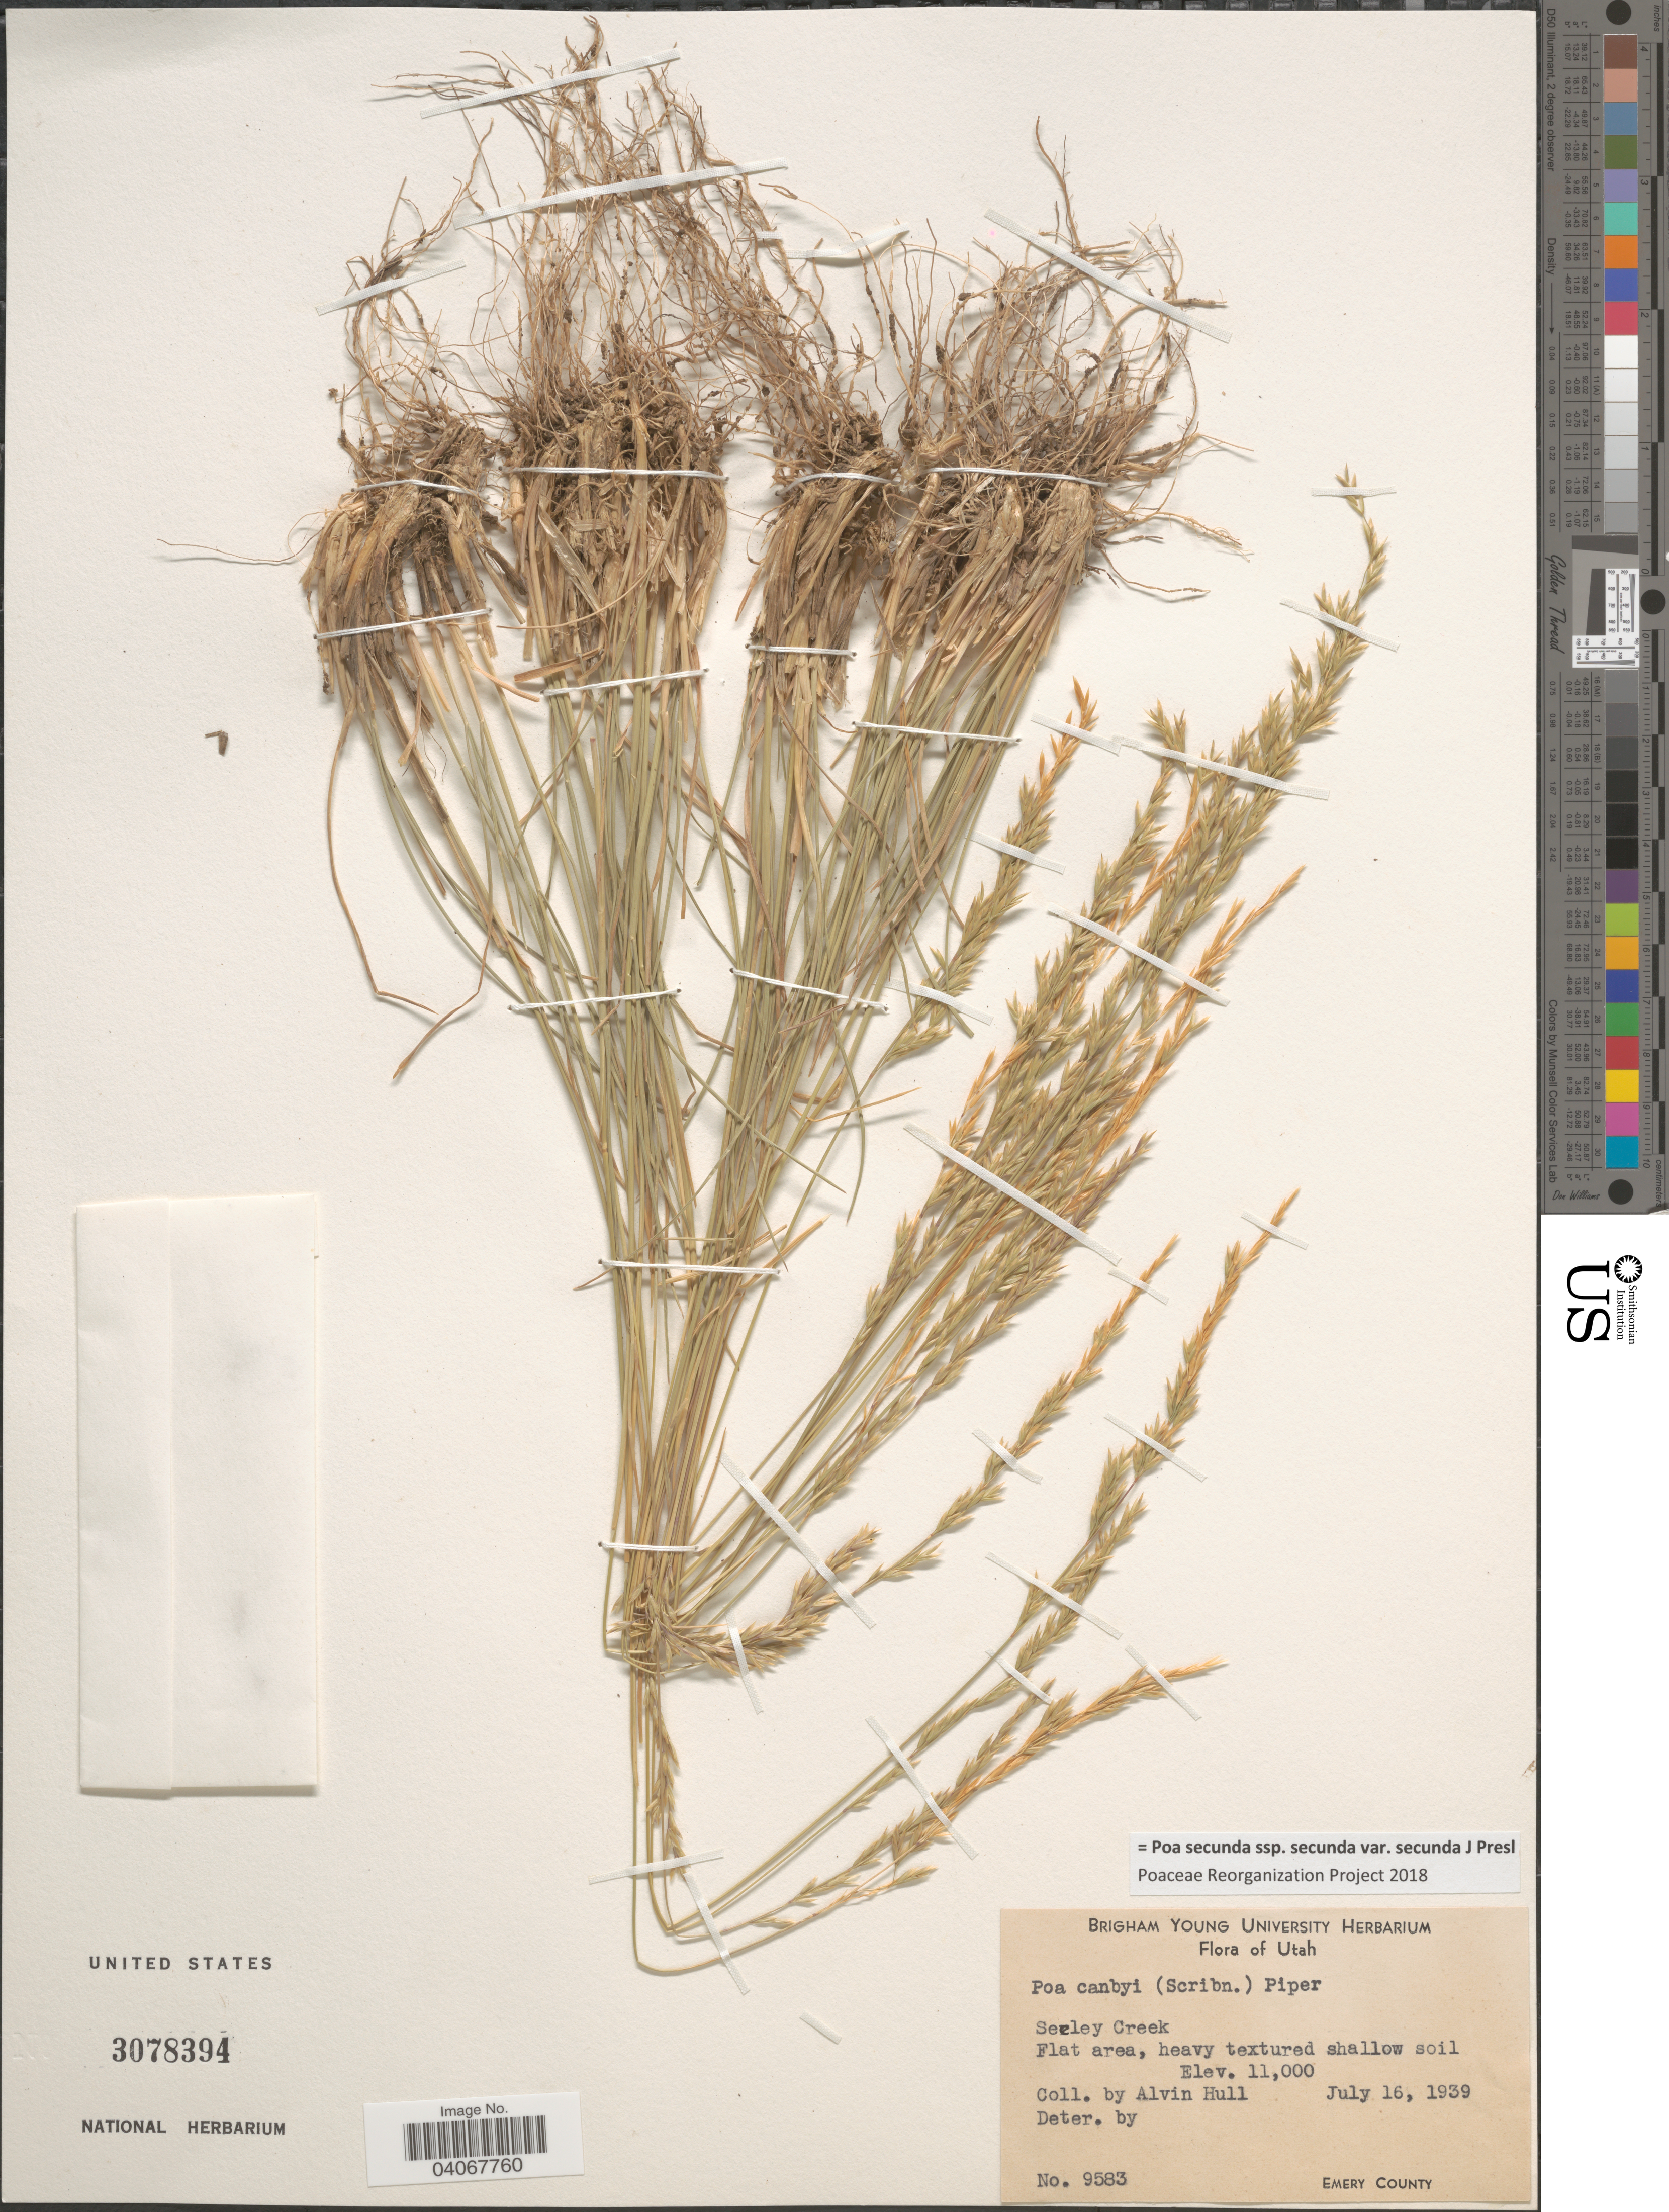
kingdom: Plantae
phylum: Tracheophyta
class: Liliopsida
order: Poales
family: Poaceae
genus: Poa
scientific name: Poa secunda subsp. secunda var. secunda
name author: J. Presl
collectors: A. Hull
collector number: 9583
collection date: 1939-07-16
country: United States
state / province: Utah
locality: Seeley Creek. Emery County.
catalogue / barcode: US 3078394